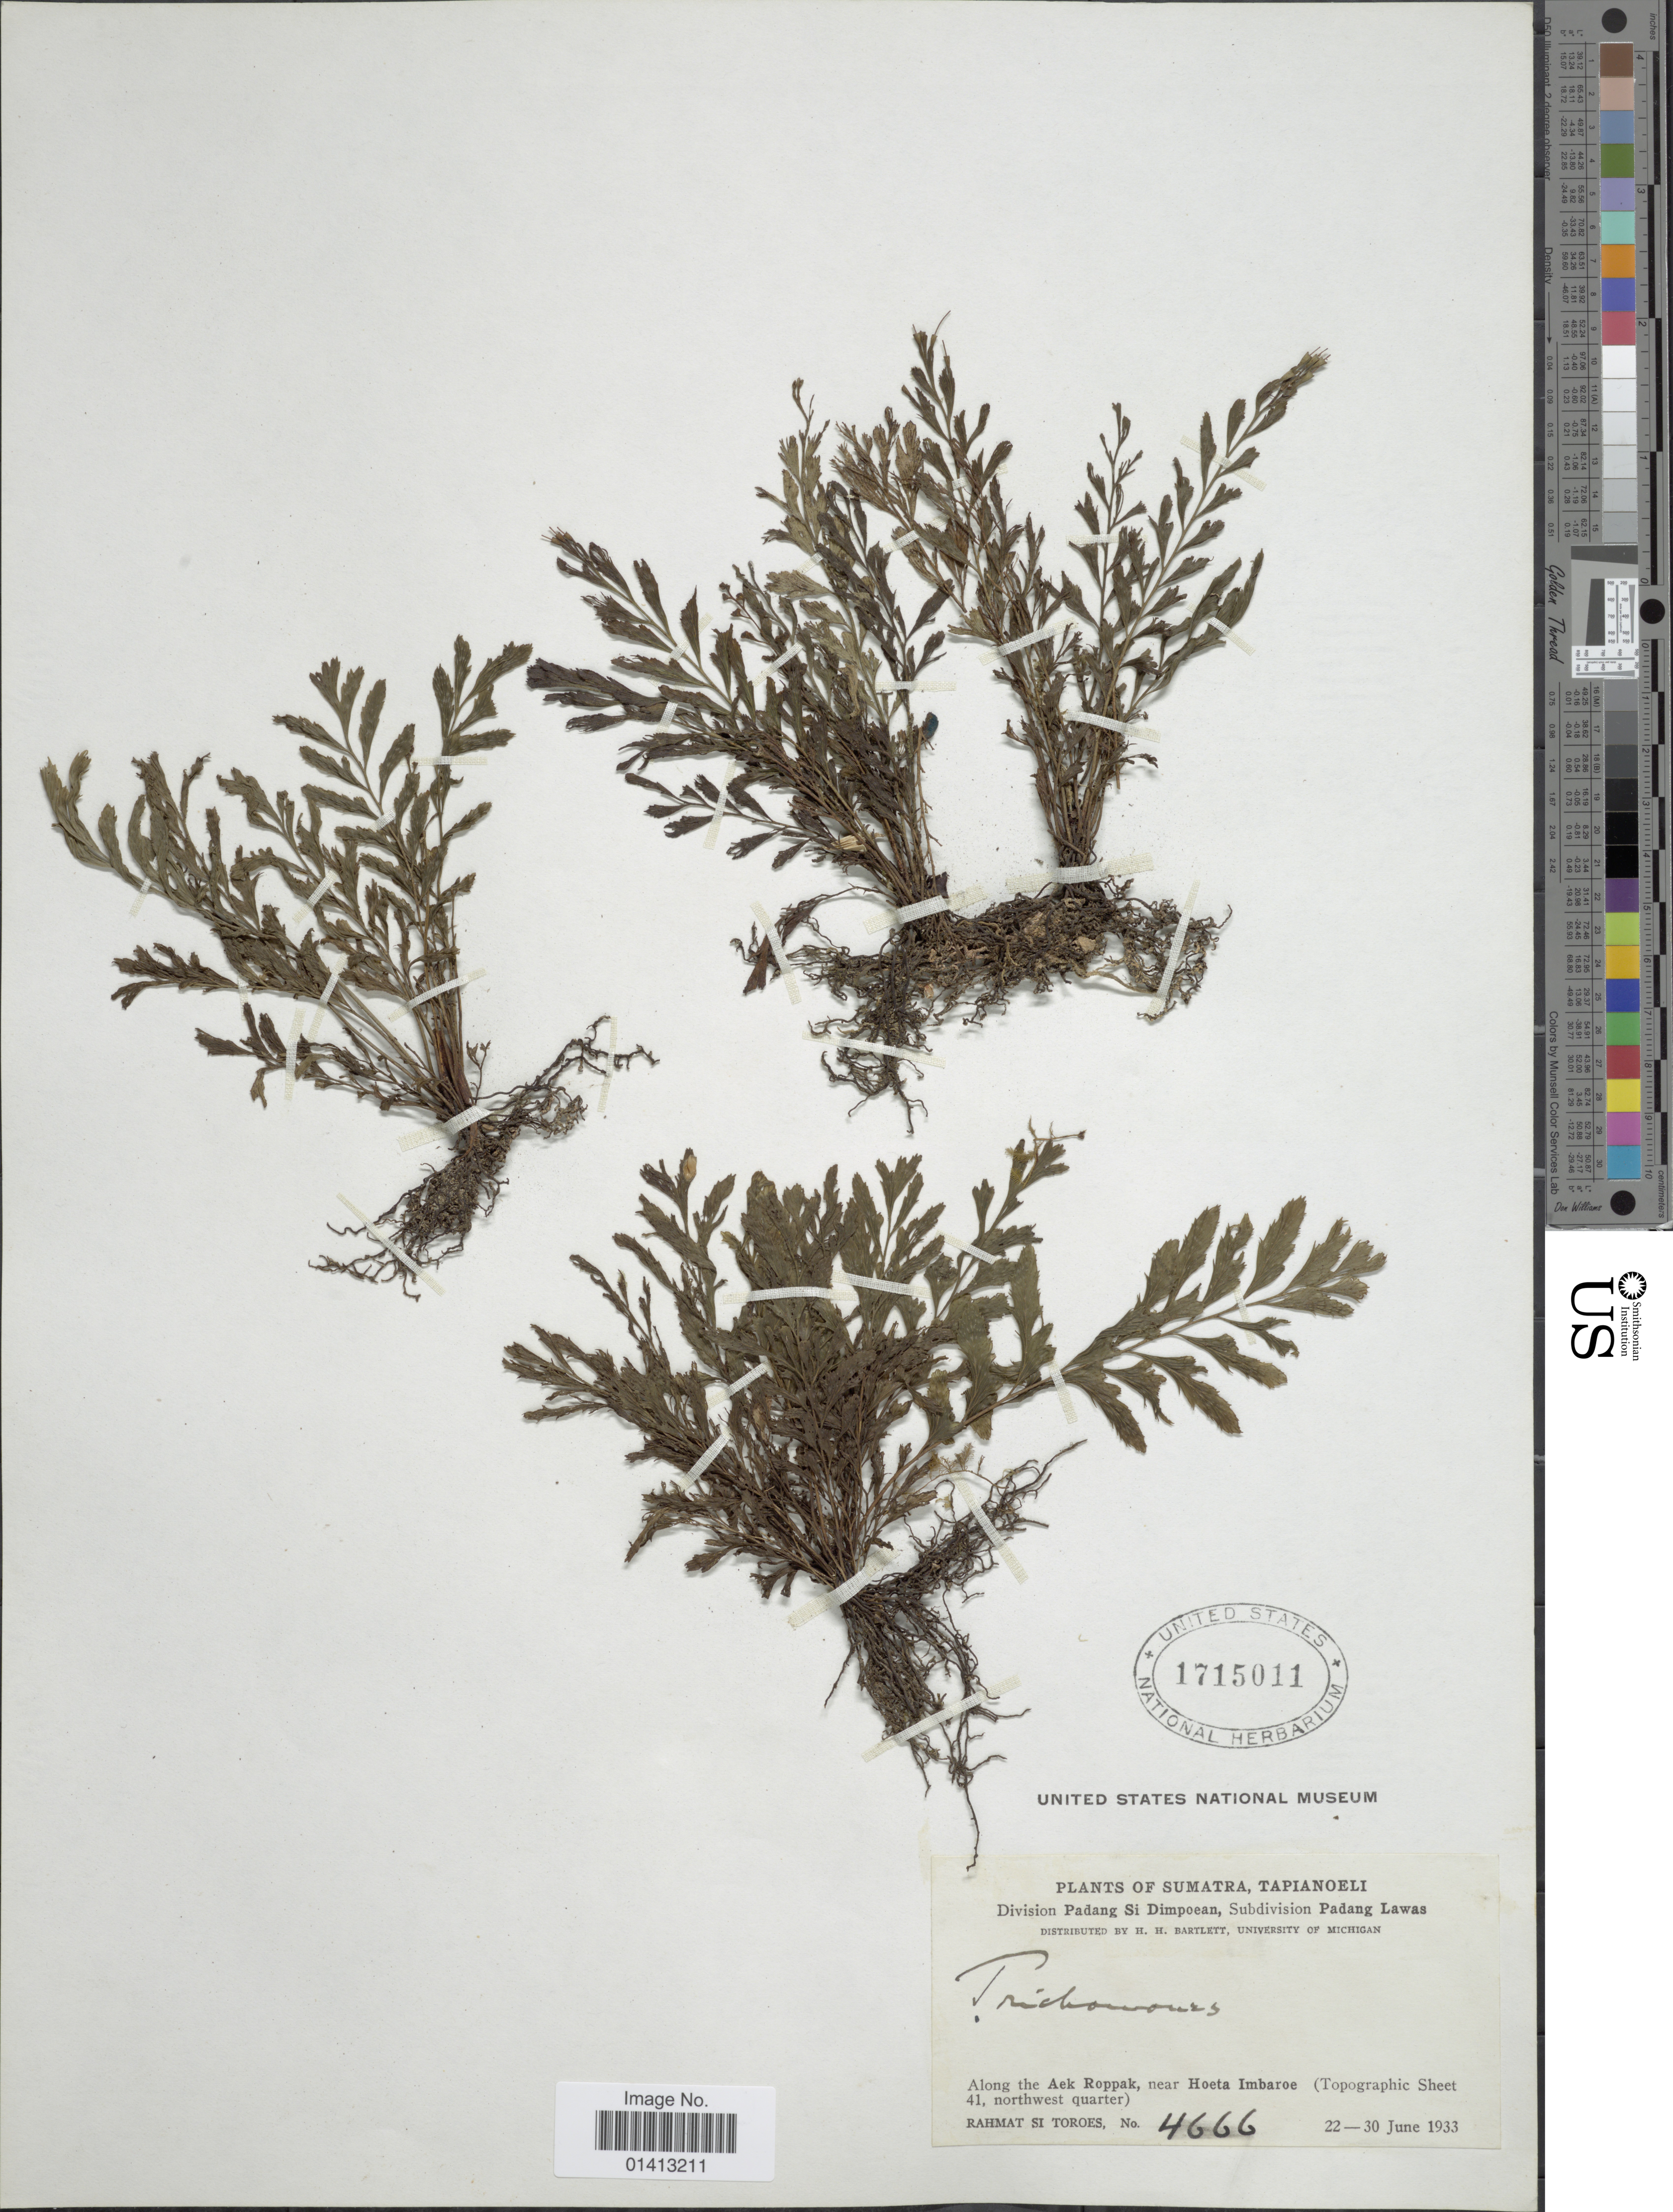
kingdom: Plantae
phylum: Tracheophyta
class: Polypodiopsida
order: Hymenophyllales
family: Hymenophyllaceae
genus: Crepidomanes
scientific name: Crepidomanes sp.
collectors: Rahmat Si Boeea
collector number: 4666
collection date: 1933-06-22/1933-06-30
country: Indonesia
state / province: Sumatra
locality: Tapianoeli, Division Padang Si Dimpoean, Subdivison Padang Lawas, Along the Aek Roppak, near Hoeta Imbaroe (Topographic Sheet 41, northwest quarter)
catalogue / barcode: US 1715011